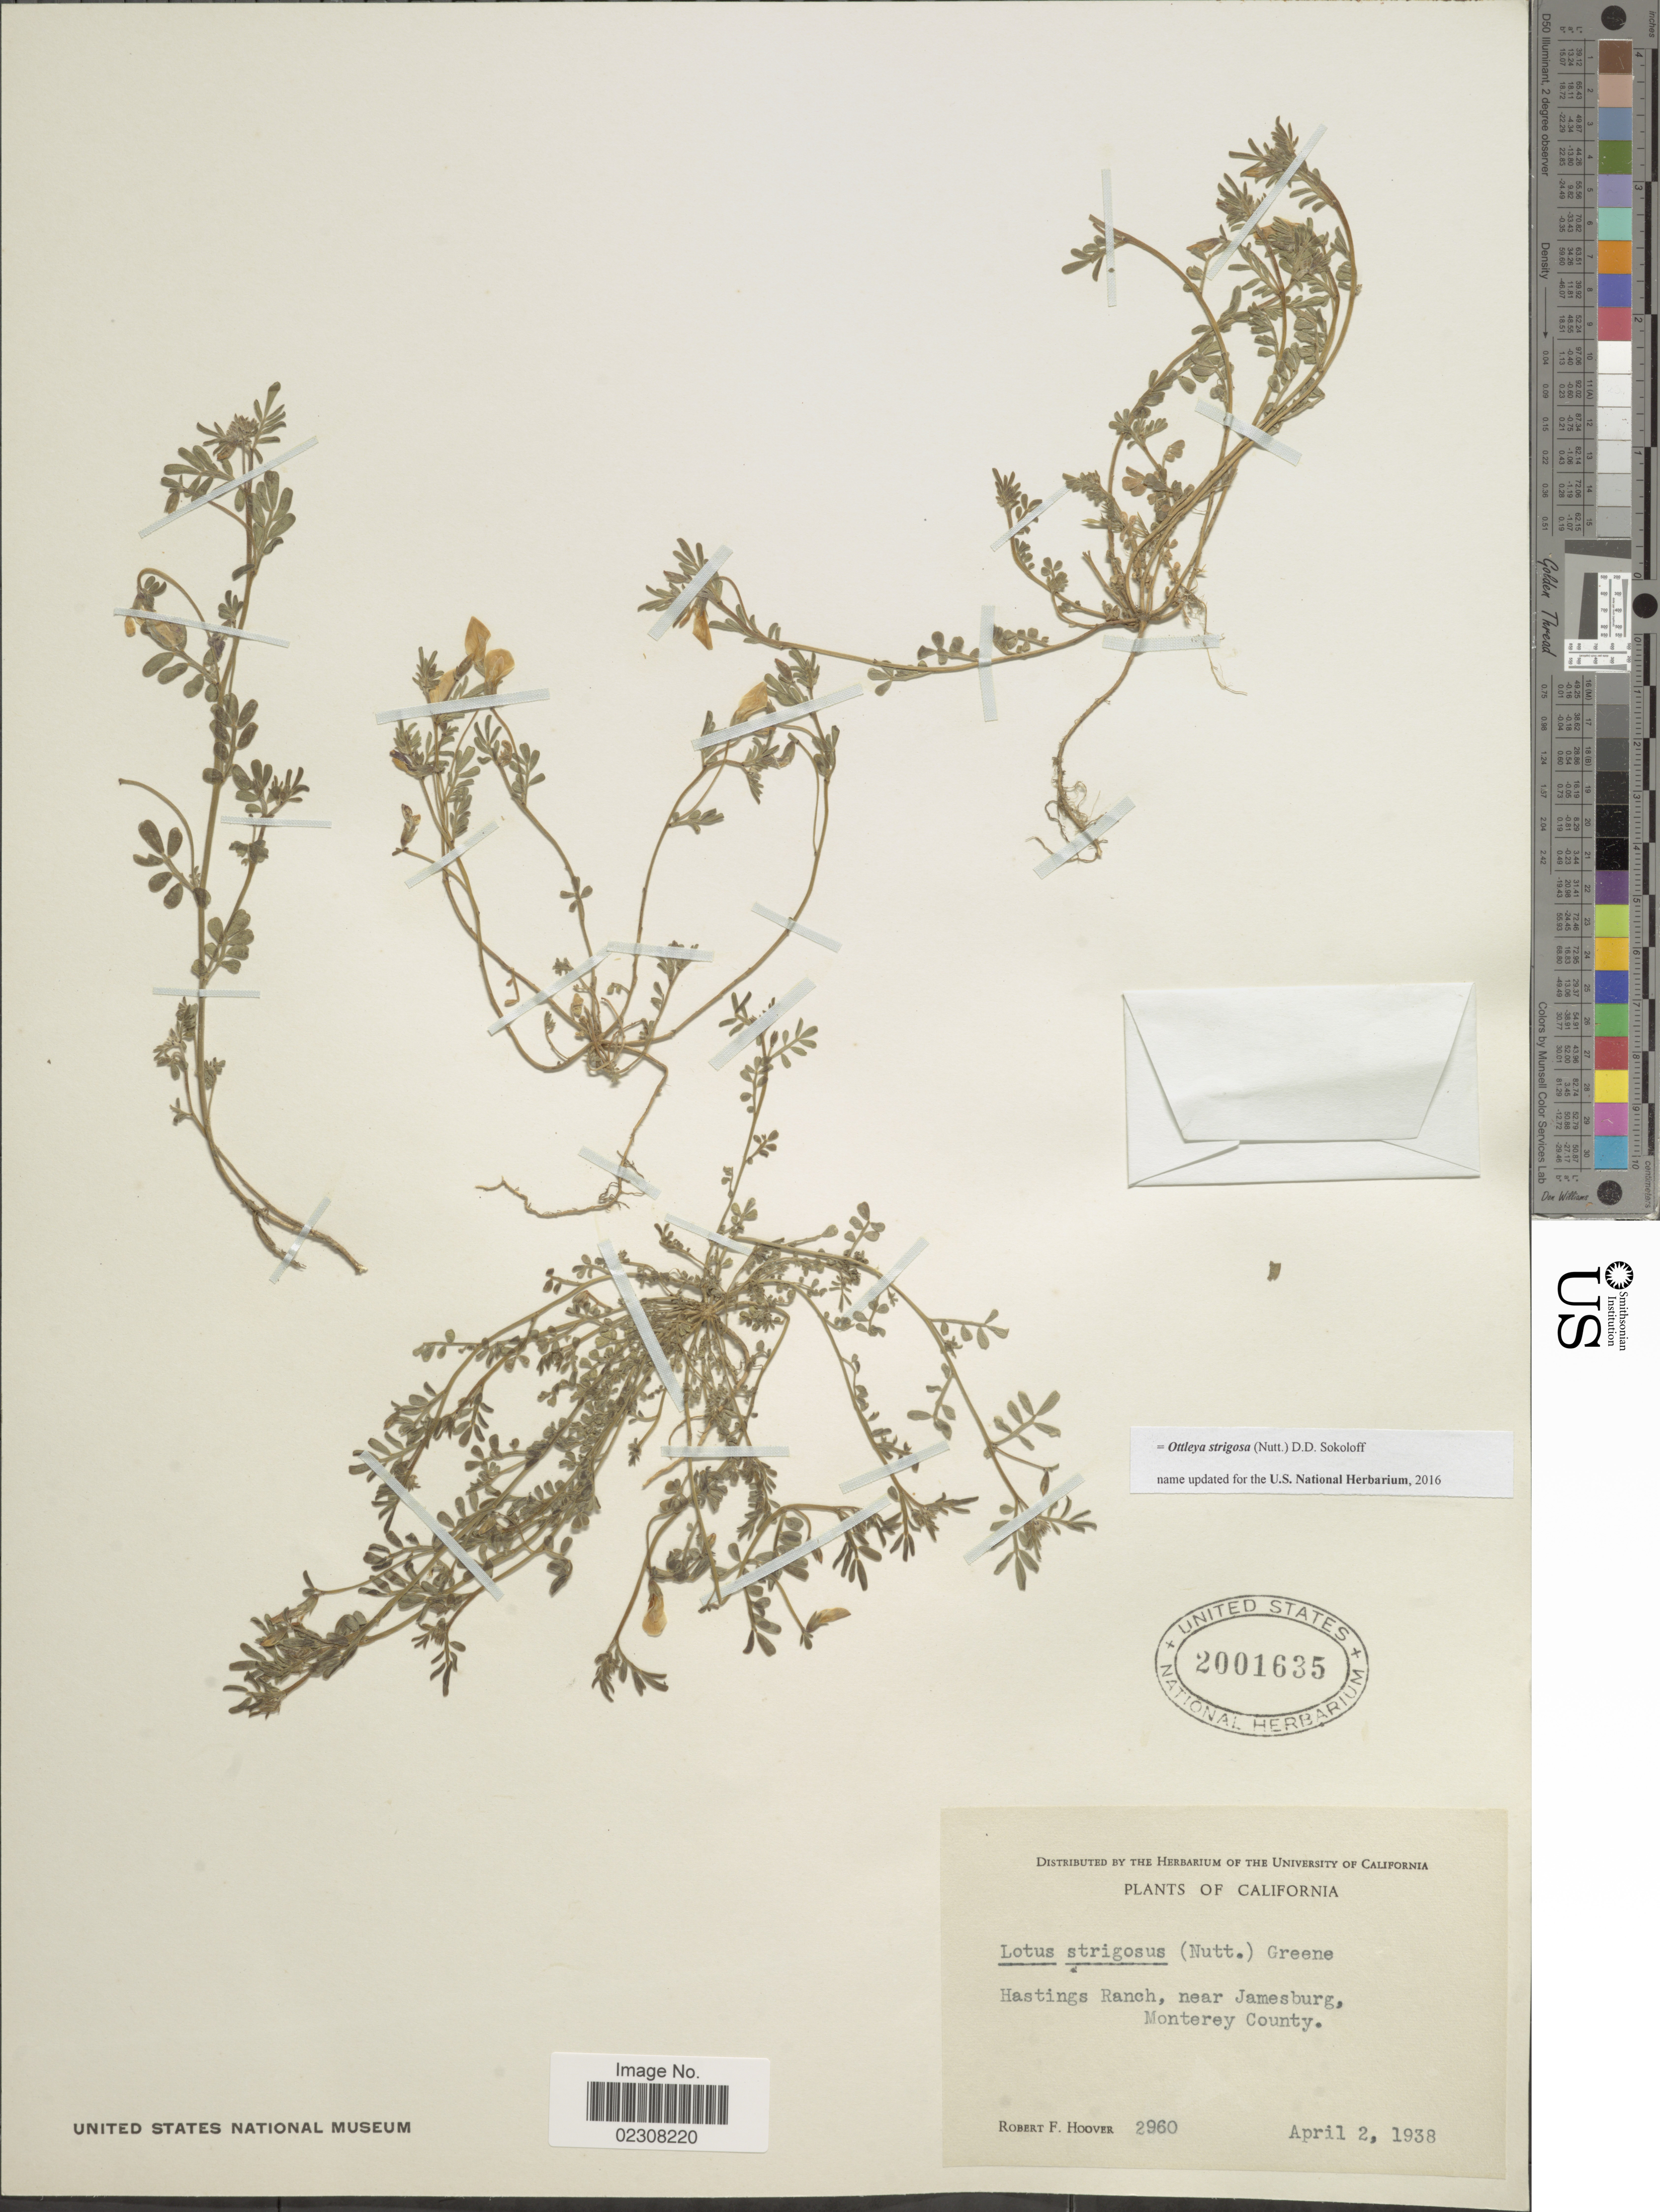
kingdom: Plantae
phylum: Tracheophyta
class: Magnoliopsida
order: Fabales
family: Fabaceae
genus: Ottleya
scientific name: Ottleya strigosa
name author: (Nutt.) D.D. Sokoloff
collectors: R. F. Hoover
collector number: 2960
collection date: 1938-04-02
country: United States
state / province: California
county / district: Monterey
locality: Hastings Ranch, near Jamesburg, Monterey County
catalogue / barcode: US 2001635